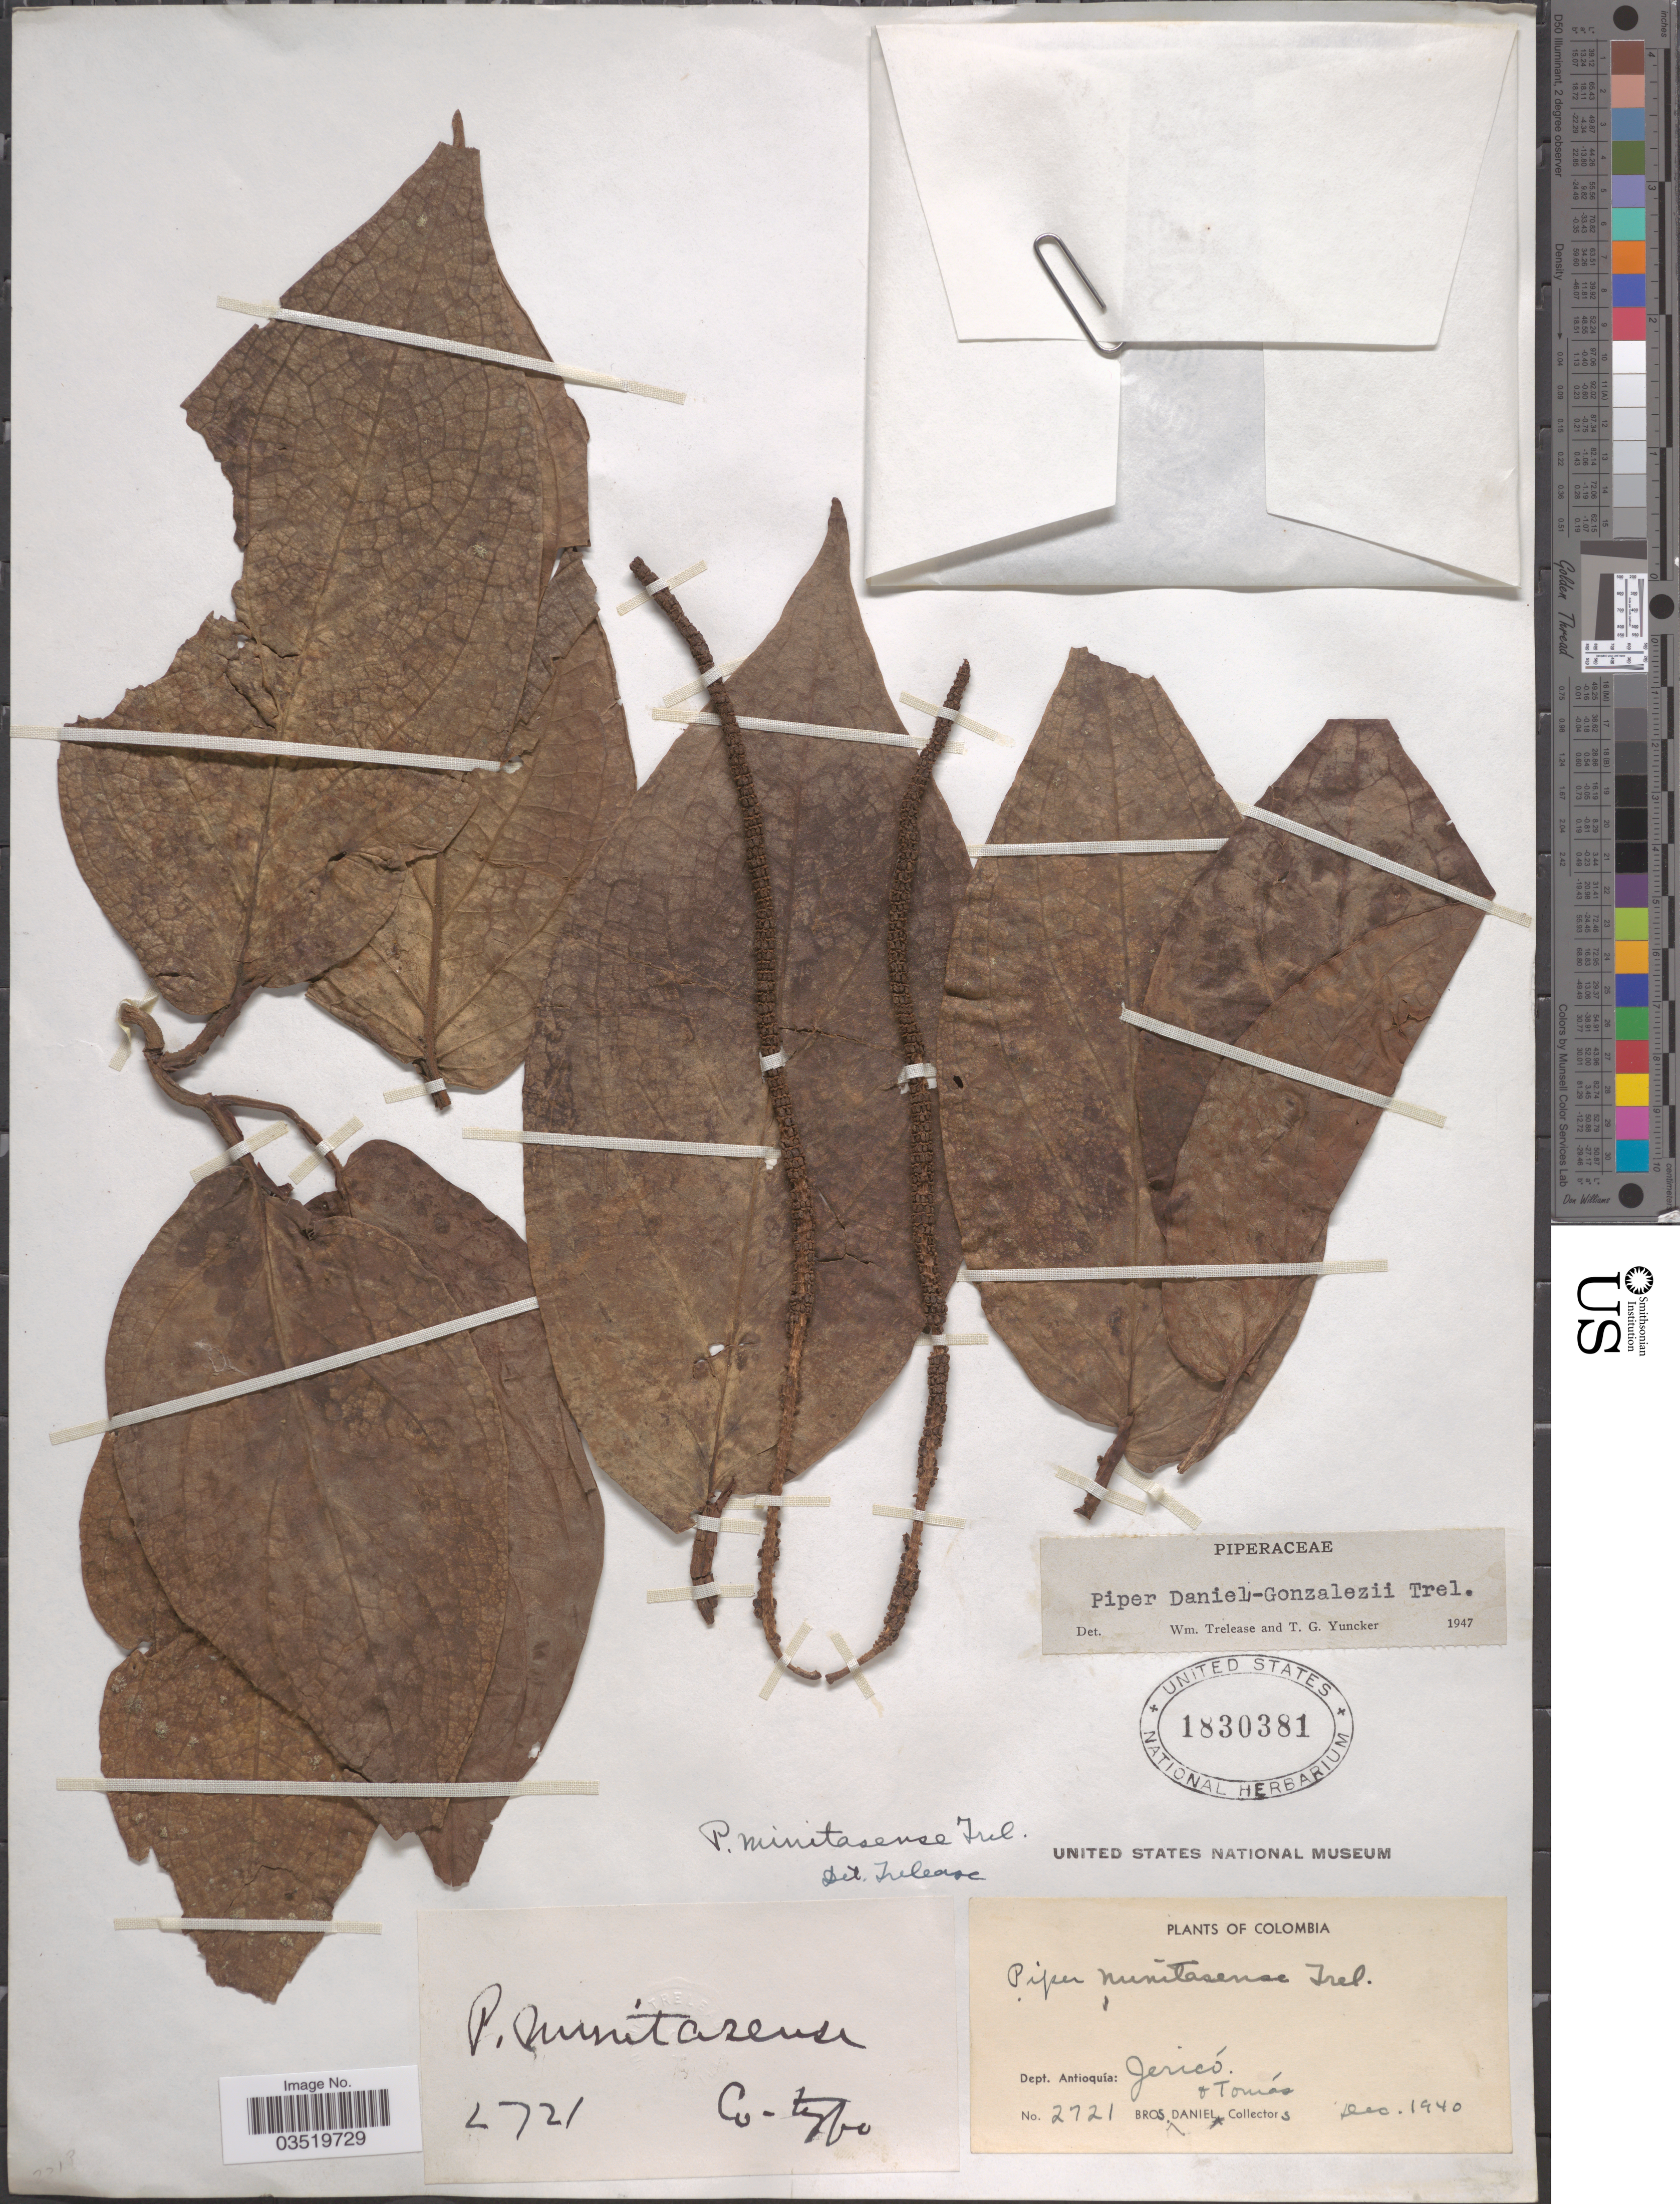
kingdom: Plantae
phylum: Tracheophyta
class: Magnoliopsida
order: Piperales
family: Piperaceae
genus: Piper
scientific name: Piper daniel-gonzalezii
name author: Trel.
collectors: Bro. Daniel & B. Tomas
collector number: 2721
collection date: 1940-12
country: Colombia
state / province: Antioquia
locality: Dept. Antioquía: Jericó.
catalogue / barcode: US 1830381